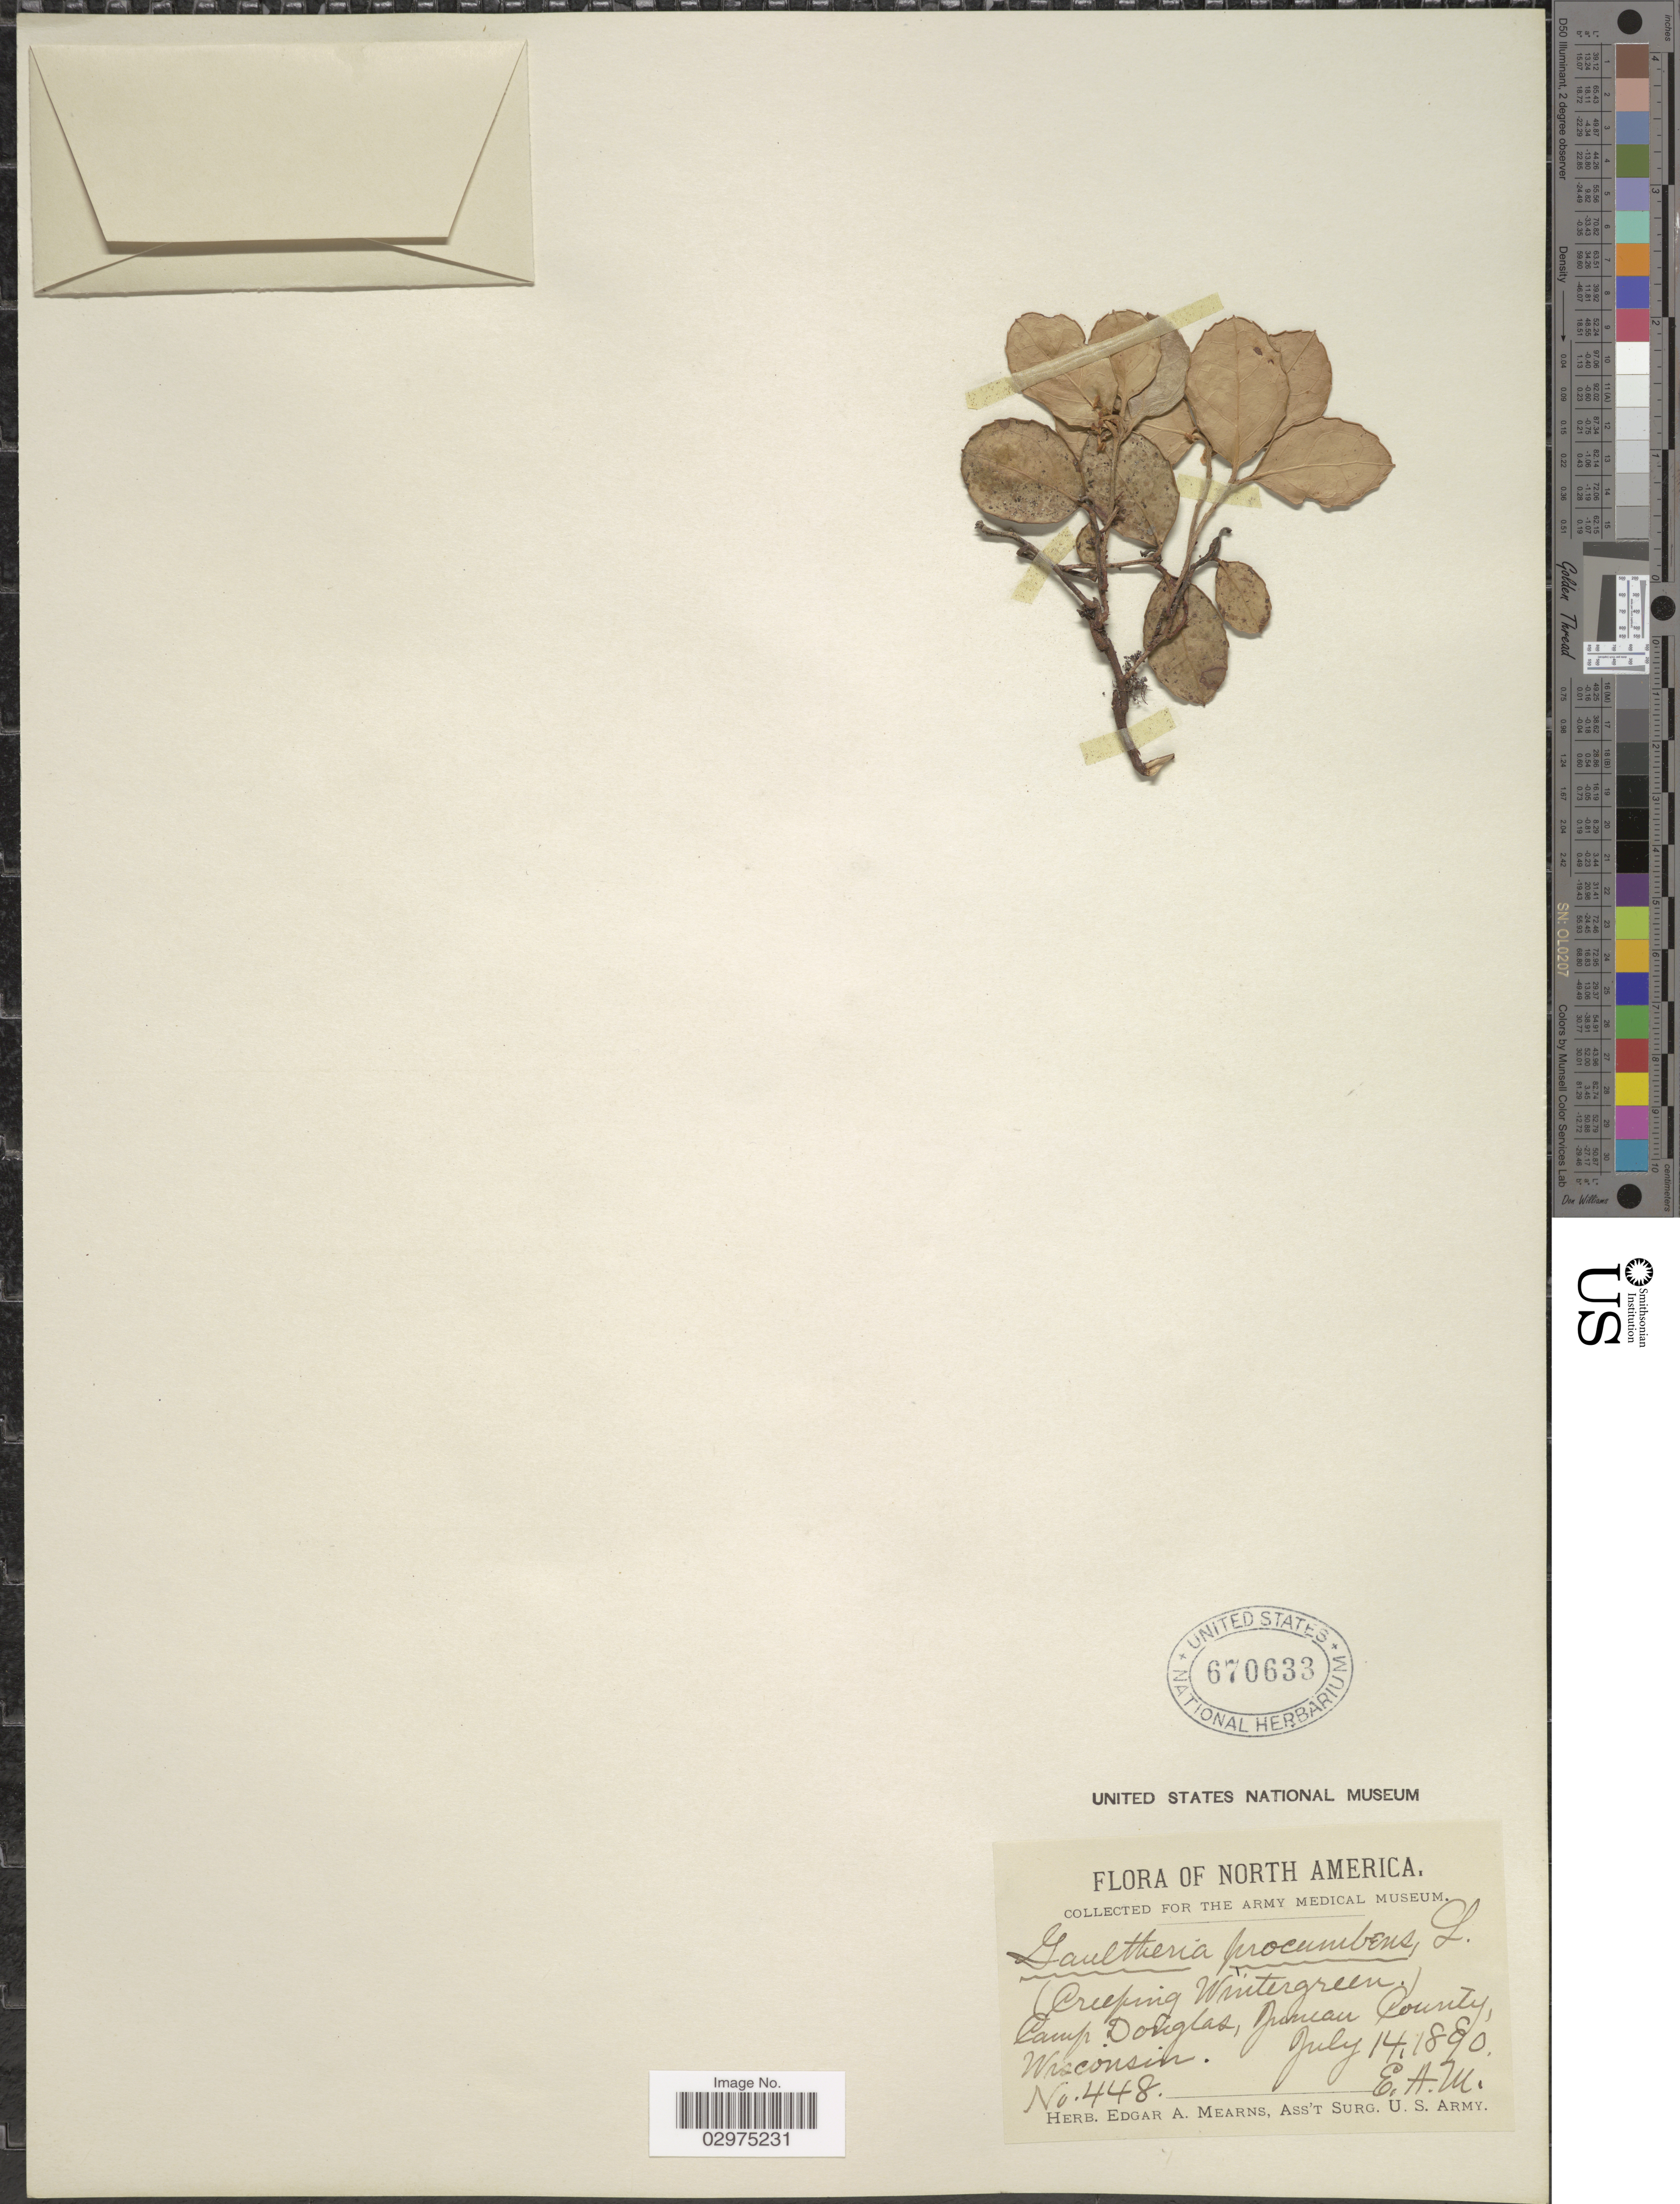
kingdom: Plantae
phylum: Tracheophyta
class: Magnoliopsida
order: Ericales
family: Ericaceae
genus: Gaultheria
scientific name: Gaultheria procumbens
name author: L.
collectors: E. A. Mearns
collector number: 448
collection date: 1890-07-14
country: United States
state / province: Wisconsin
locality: Camp Douglas, Duncan County.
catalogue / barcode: US 670633